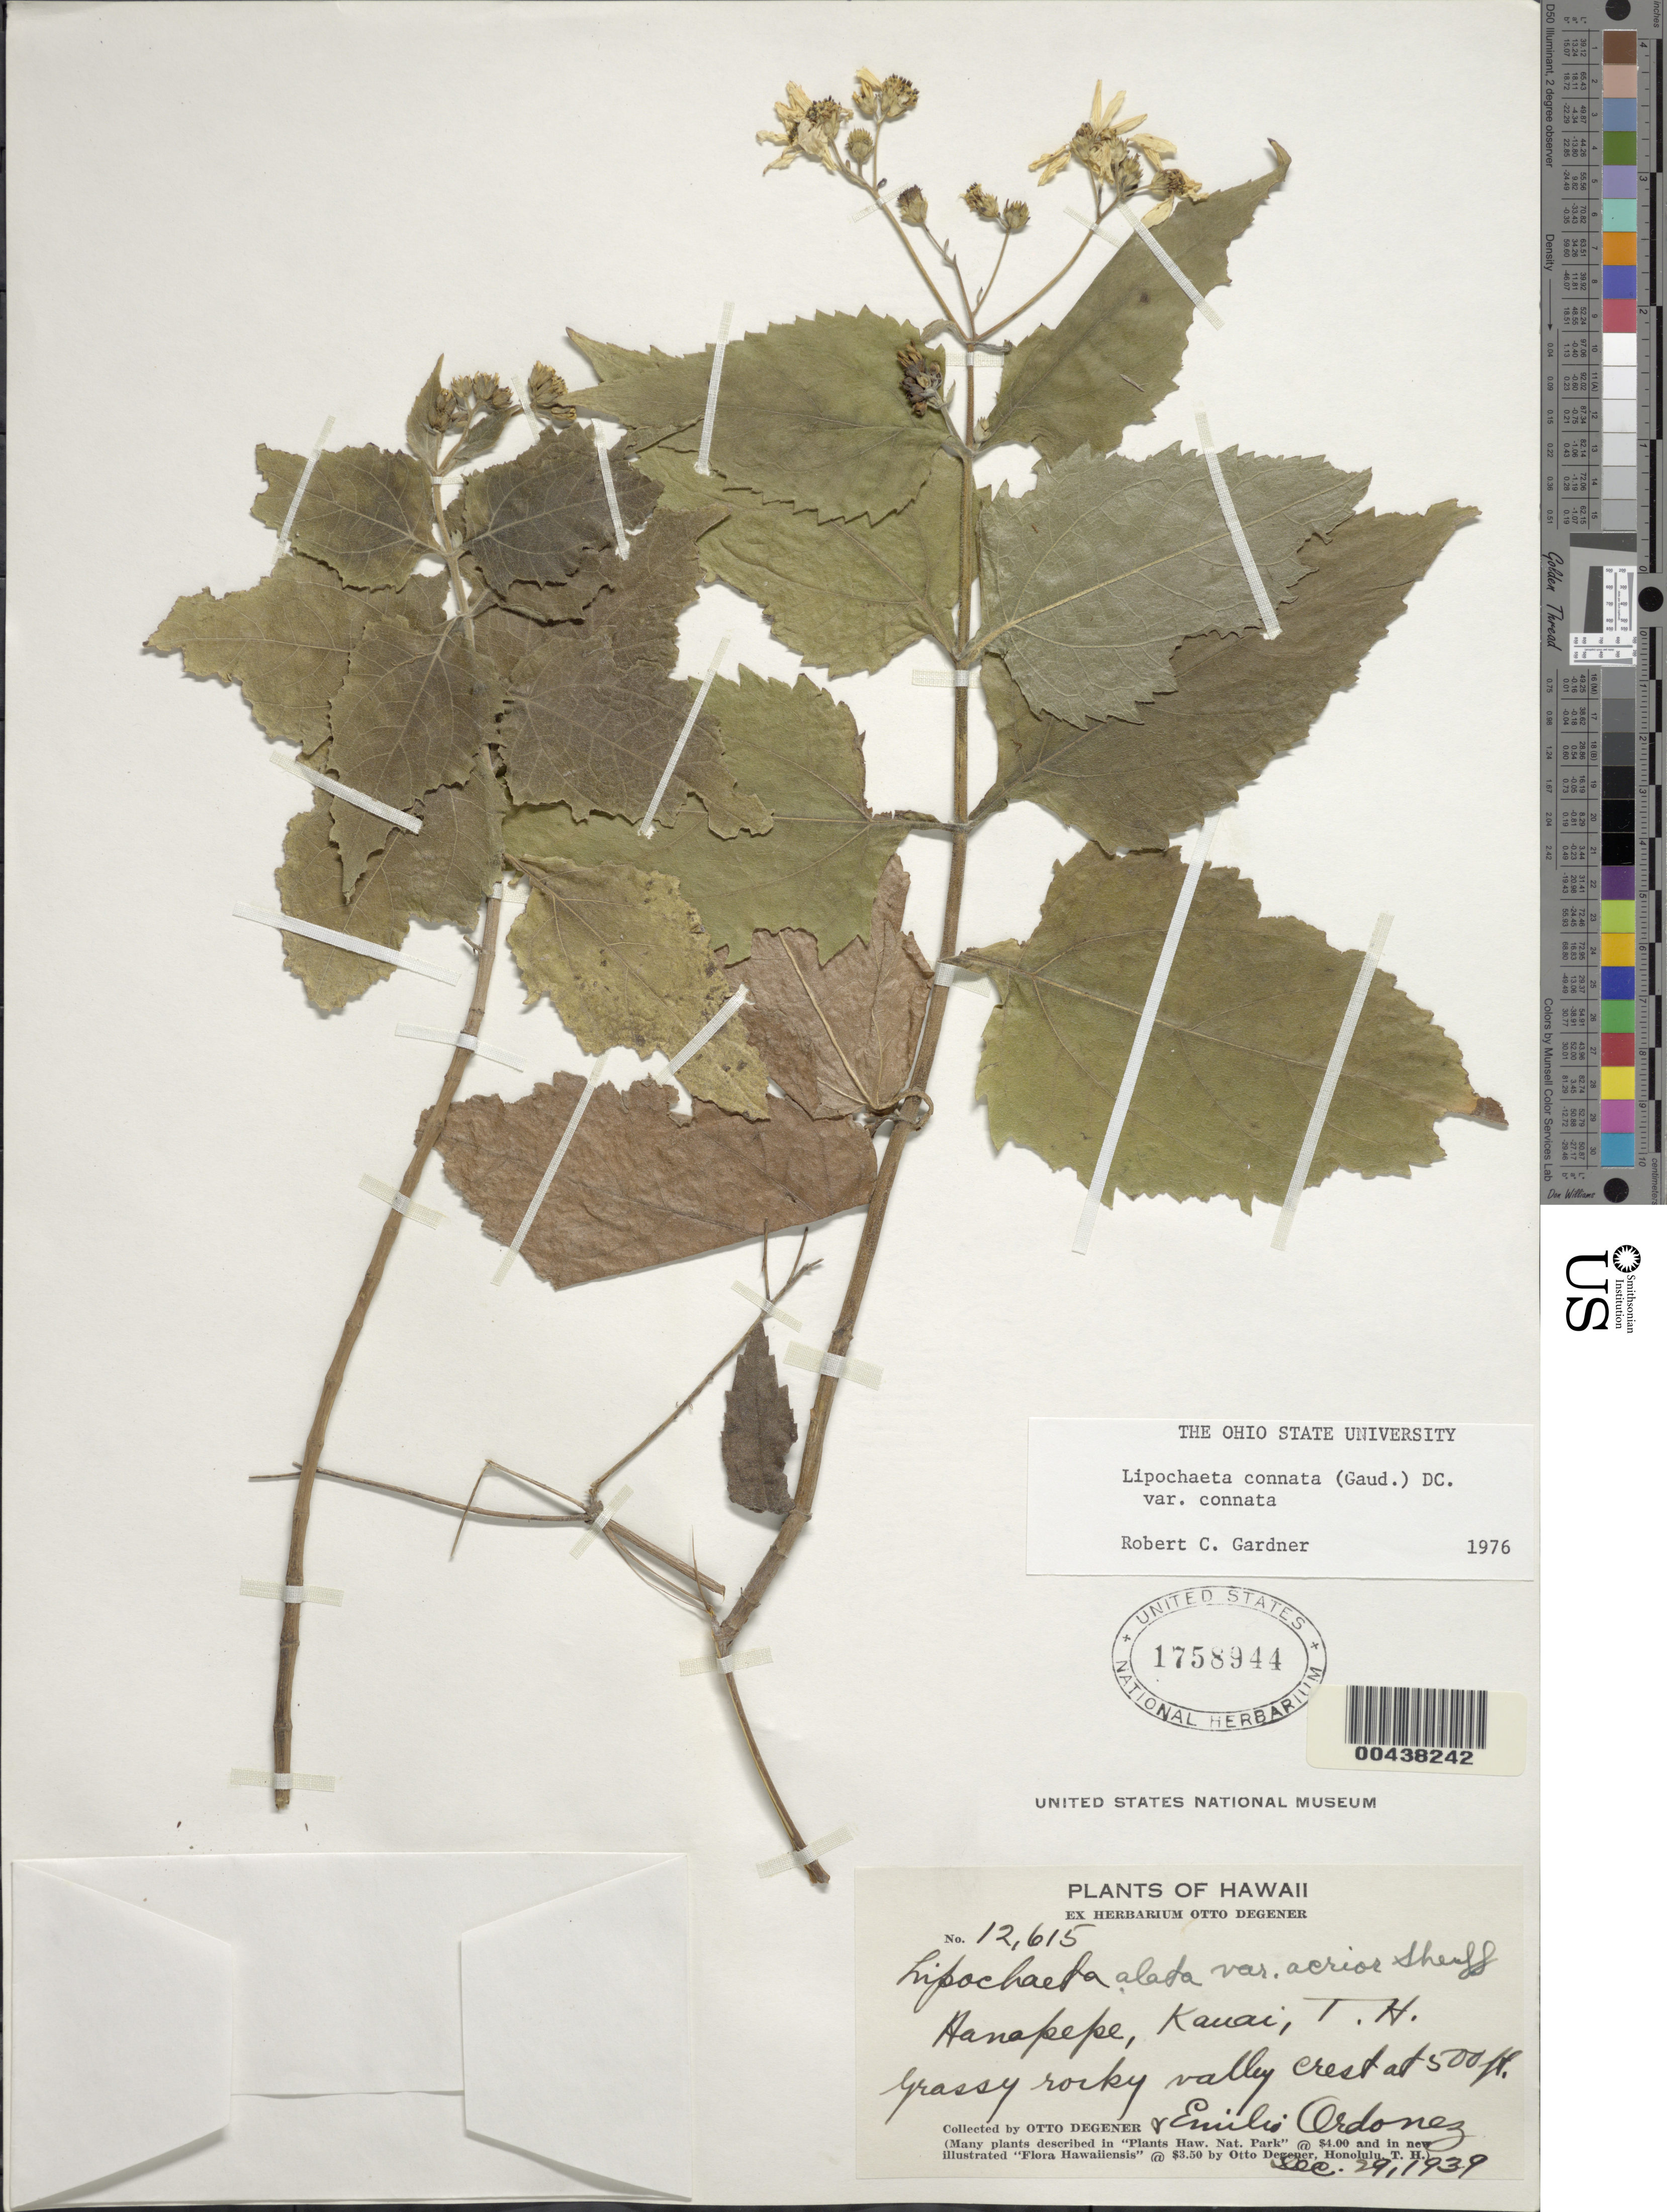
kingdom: Plantae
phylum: Tracheophyta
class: Magnoliopsida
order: Asterales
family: Asteraceae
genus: Lipochaeta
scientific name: Lipochaeta connata subsp. connata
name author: (Gaudich.) DC.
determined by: Gardner, R. C.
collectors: O. Degener & E. Ordonez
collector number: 12615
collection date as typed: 29 Dec 1939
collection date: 1939-12-29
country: United States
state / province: Hawaii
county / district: Kauai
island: Kaua'i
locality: Hanapepe, valley crest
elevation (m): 152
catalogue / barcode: US 1758944